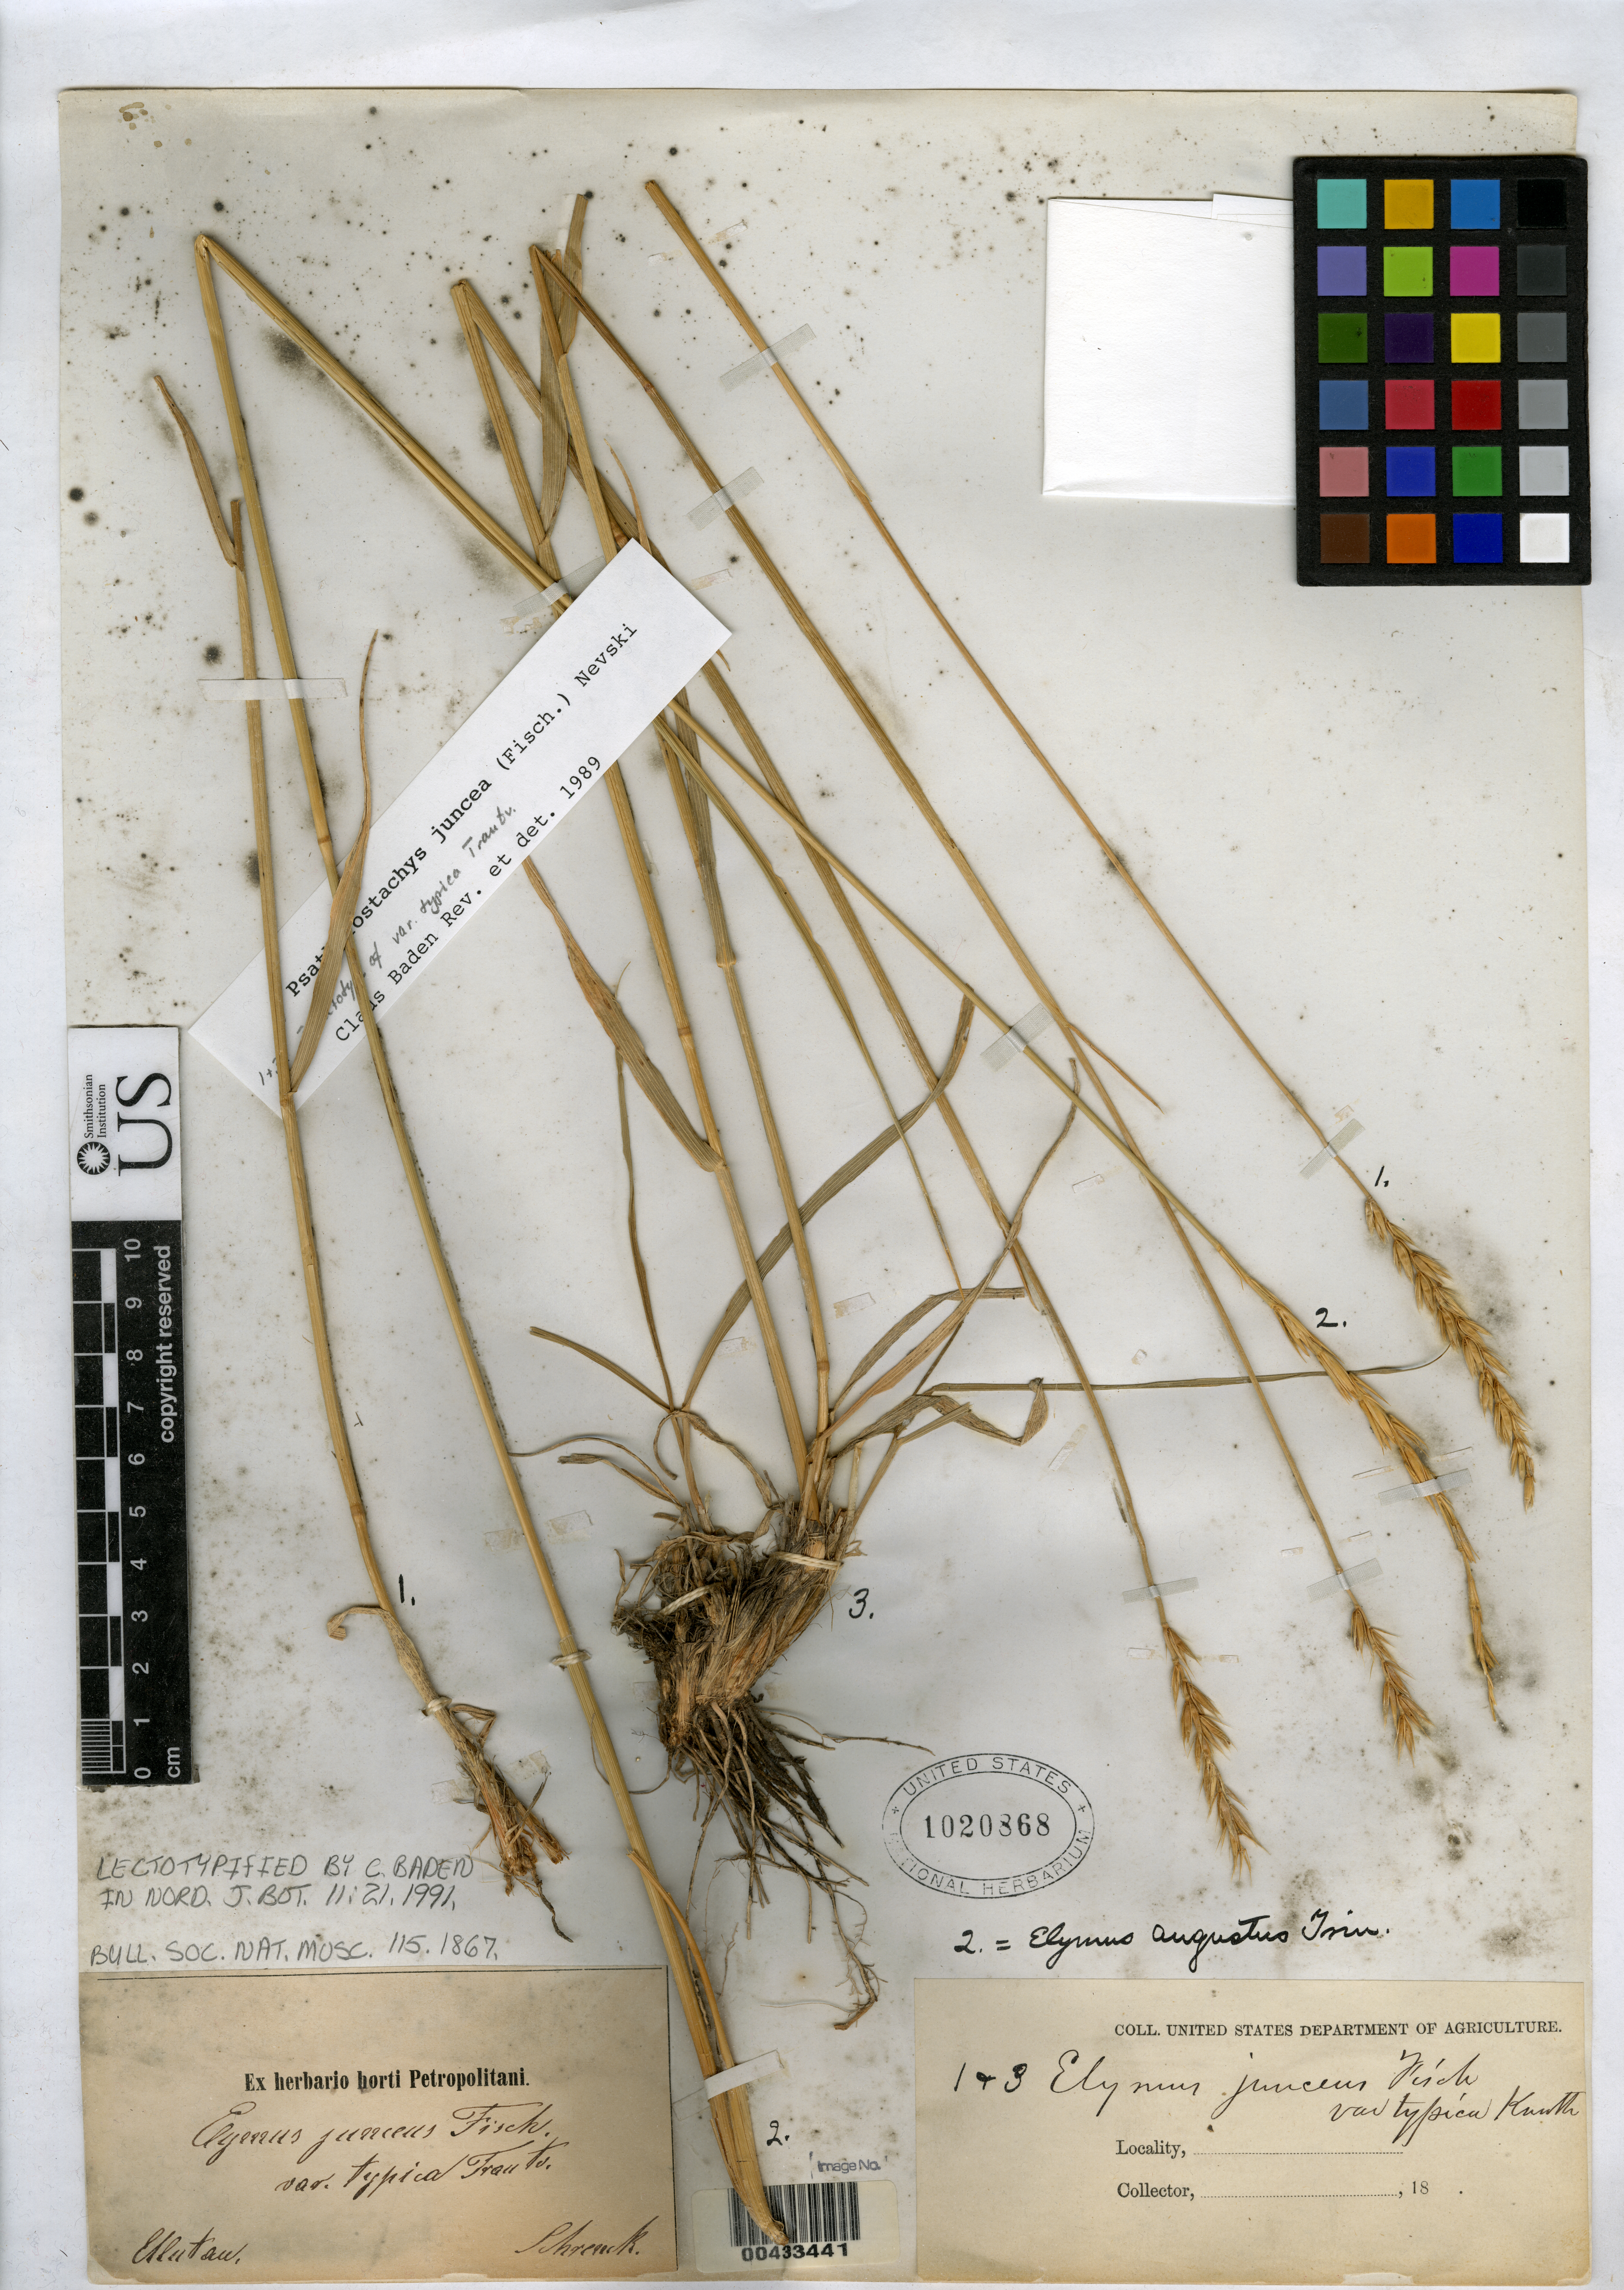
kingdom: Plantae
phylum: Tracheophyta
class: Liliopsida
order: Poales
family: Poaceae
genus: Elymus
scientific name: Elymus juncea var. typica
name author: Trautv.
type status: Isolectotype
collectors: A. G. von Schrenk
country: Russian Federation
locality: Alatau.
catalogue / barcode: US 1020868